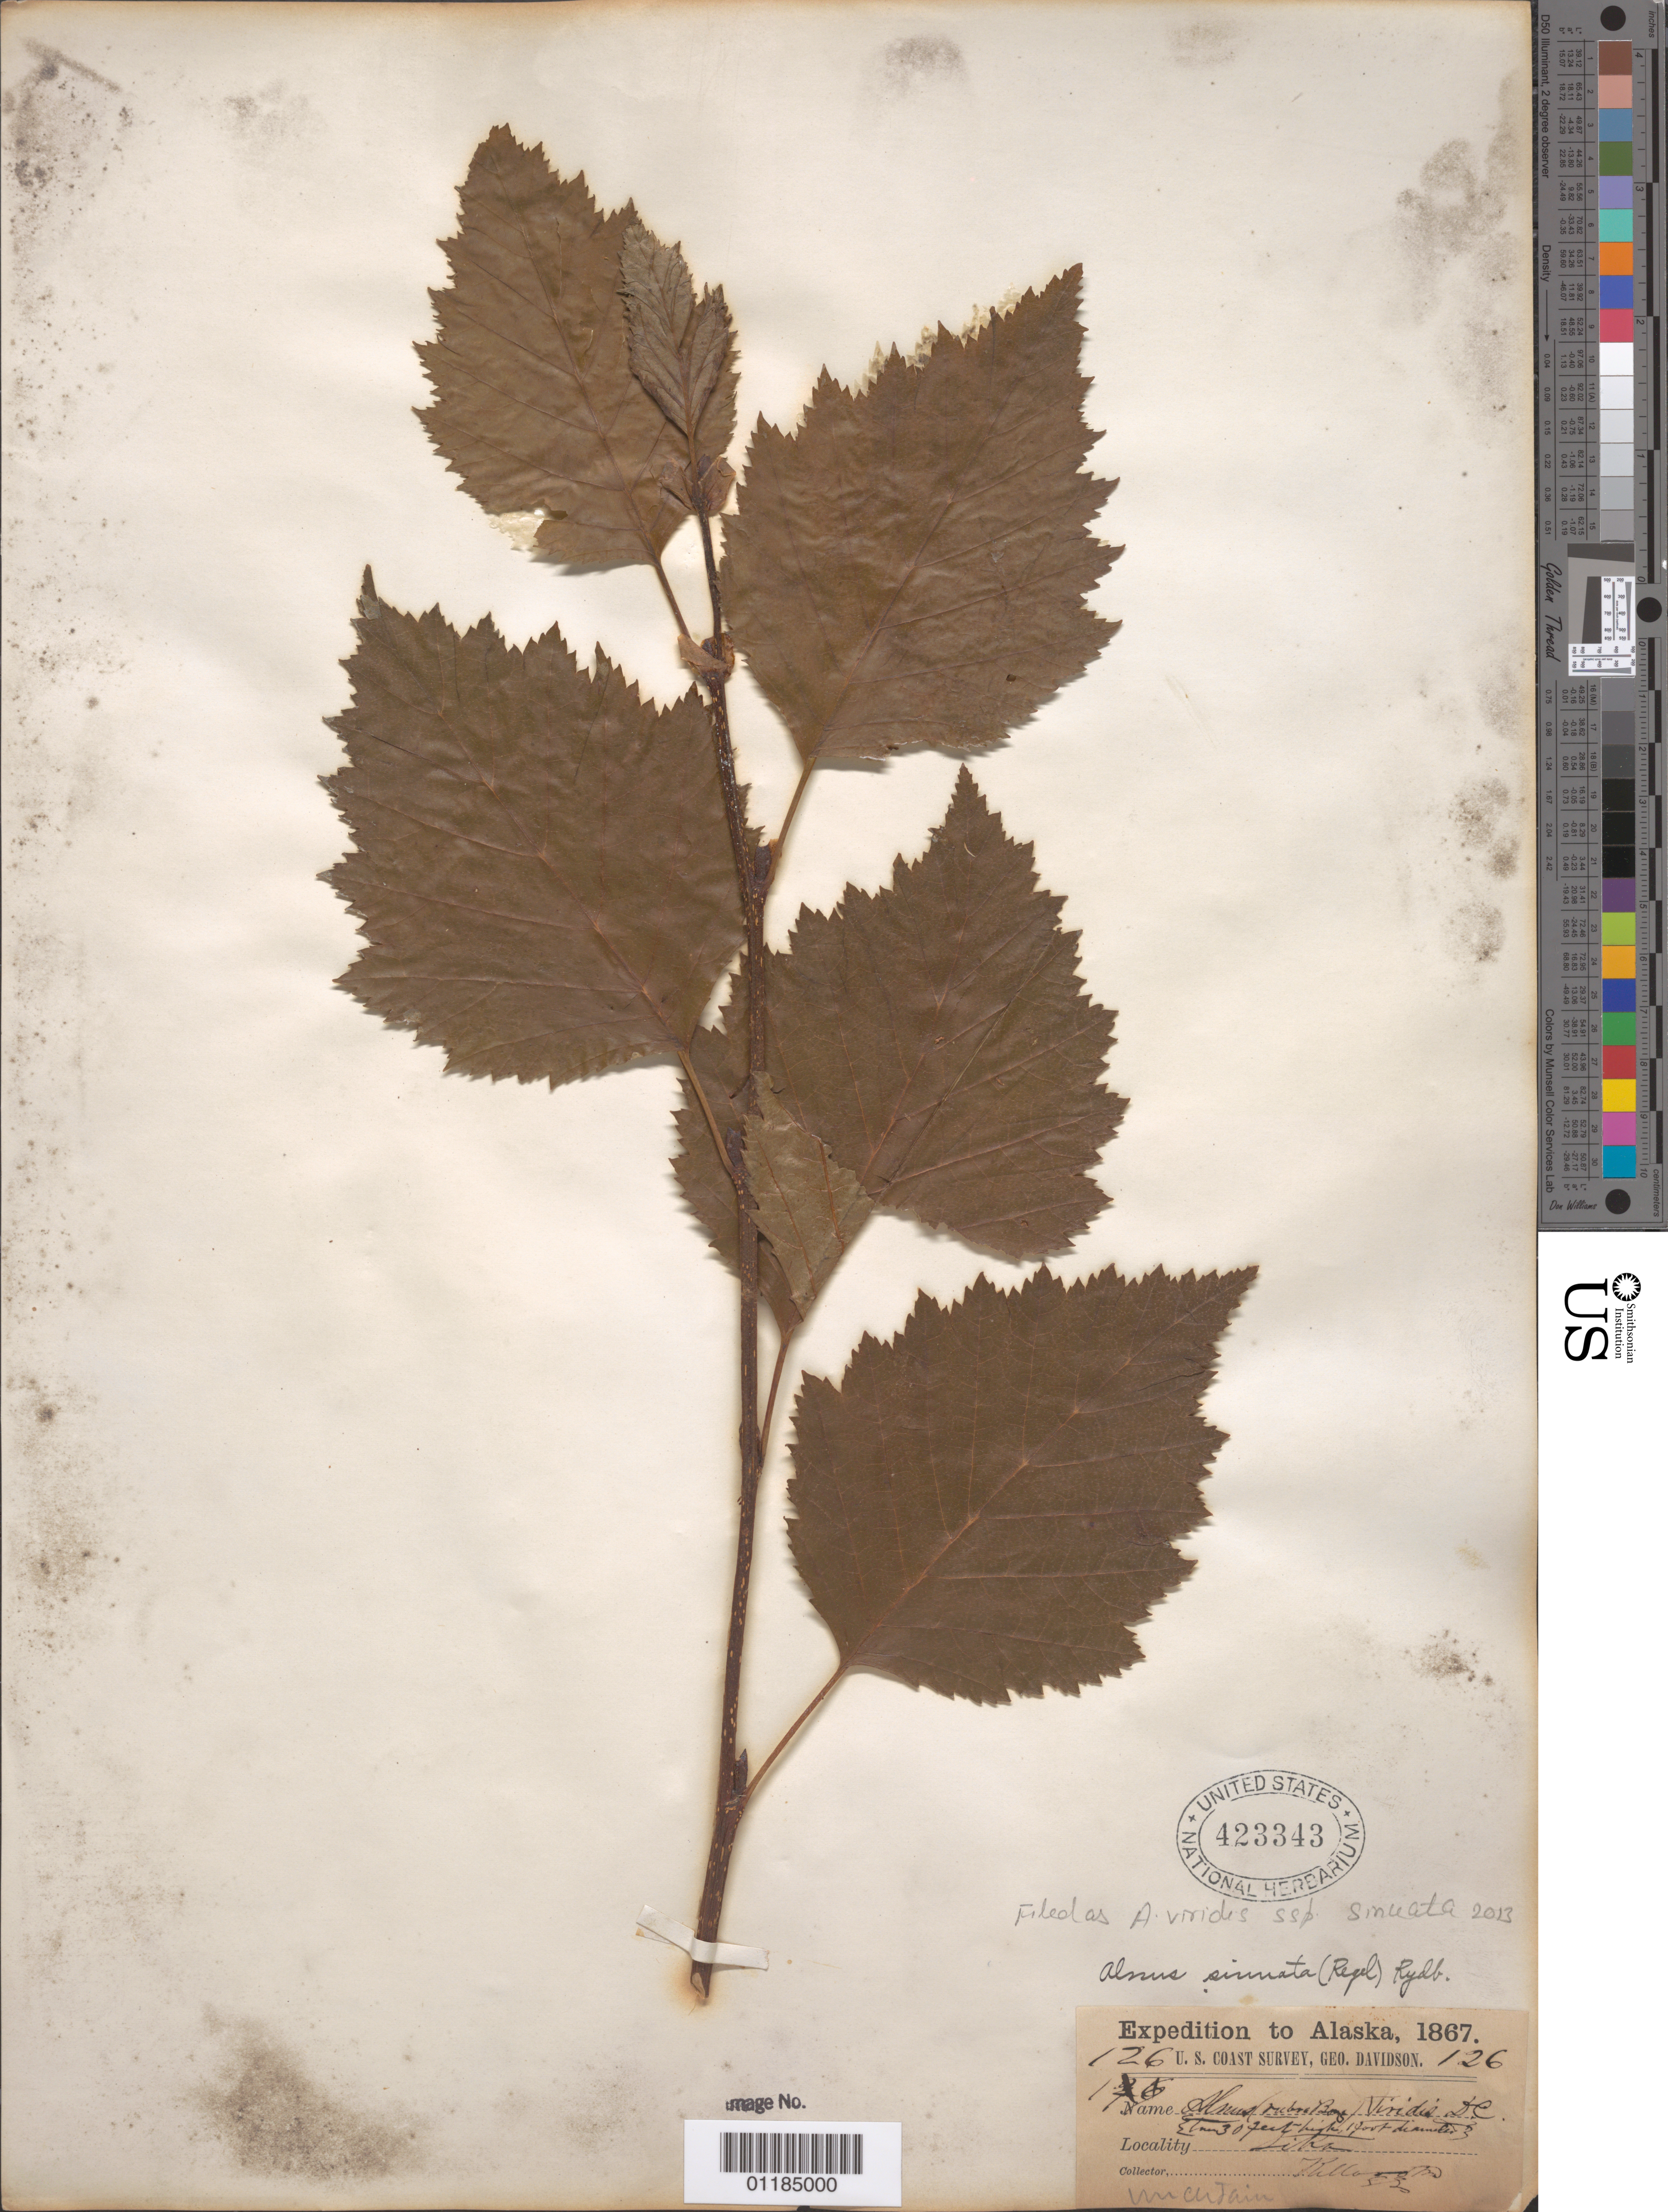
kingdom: Plantae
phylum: Tracheophyta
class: Magnoliopsida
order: Fagales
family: Betulaceae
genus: Alnus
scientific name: Alnus viridis subsp. sinuata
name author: Regel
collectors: A. Kellogg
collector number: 126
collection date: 1867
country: United States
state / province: Alaska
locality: Sitka.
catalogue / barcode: US 423343